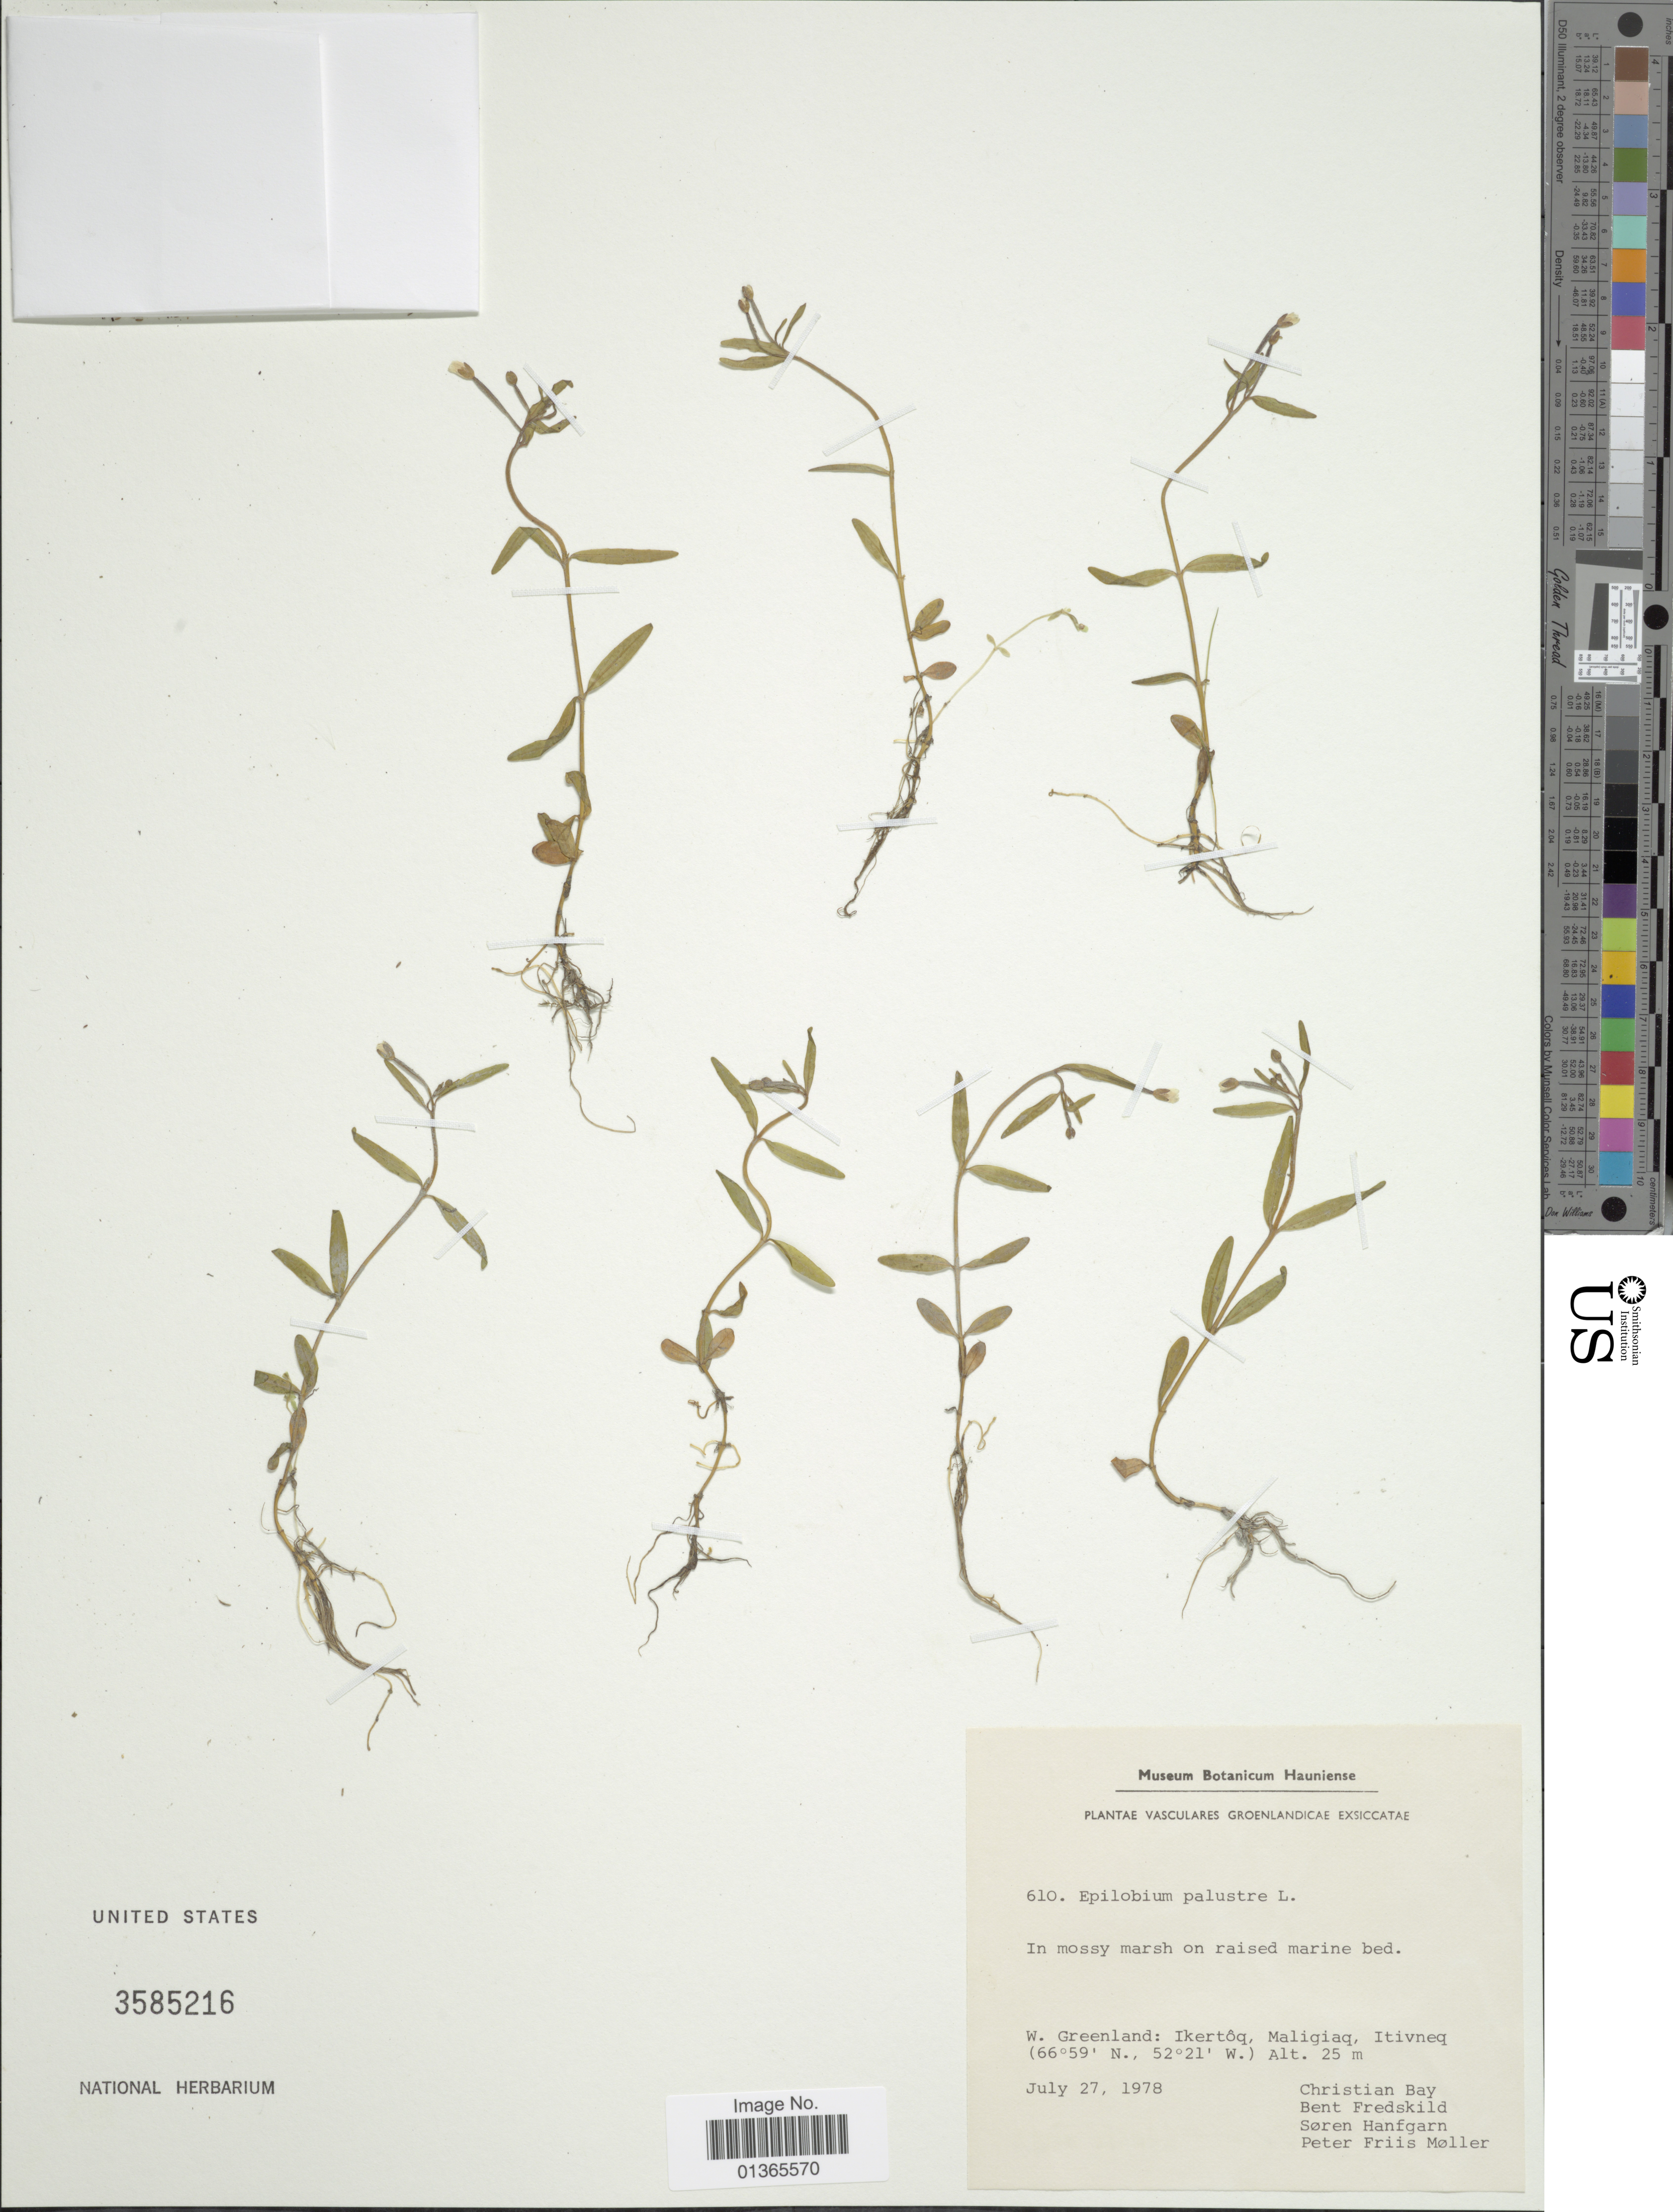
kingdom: Plantae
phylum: Tracheophyta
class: Magnoliopsida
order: Myrtales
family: Onagraceae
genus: Epilobium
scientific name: Epilobium palustre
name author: L.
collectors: C. Bay, B. Fredskild, S. Hanfgarn & P. Möller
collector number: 610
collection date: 1978-07-27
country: Greenland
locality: W. Greenland: Ikertôq, Maligiaq, Itivneq.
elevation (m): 25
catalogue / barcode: US 3585216